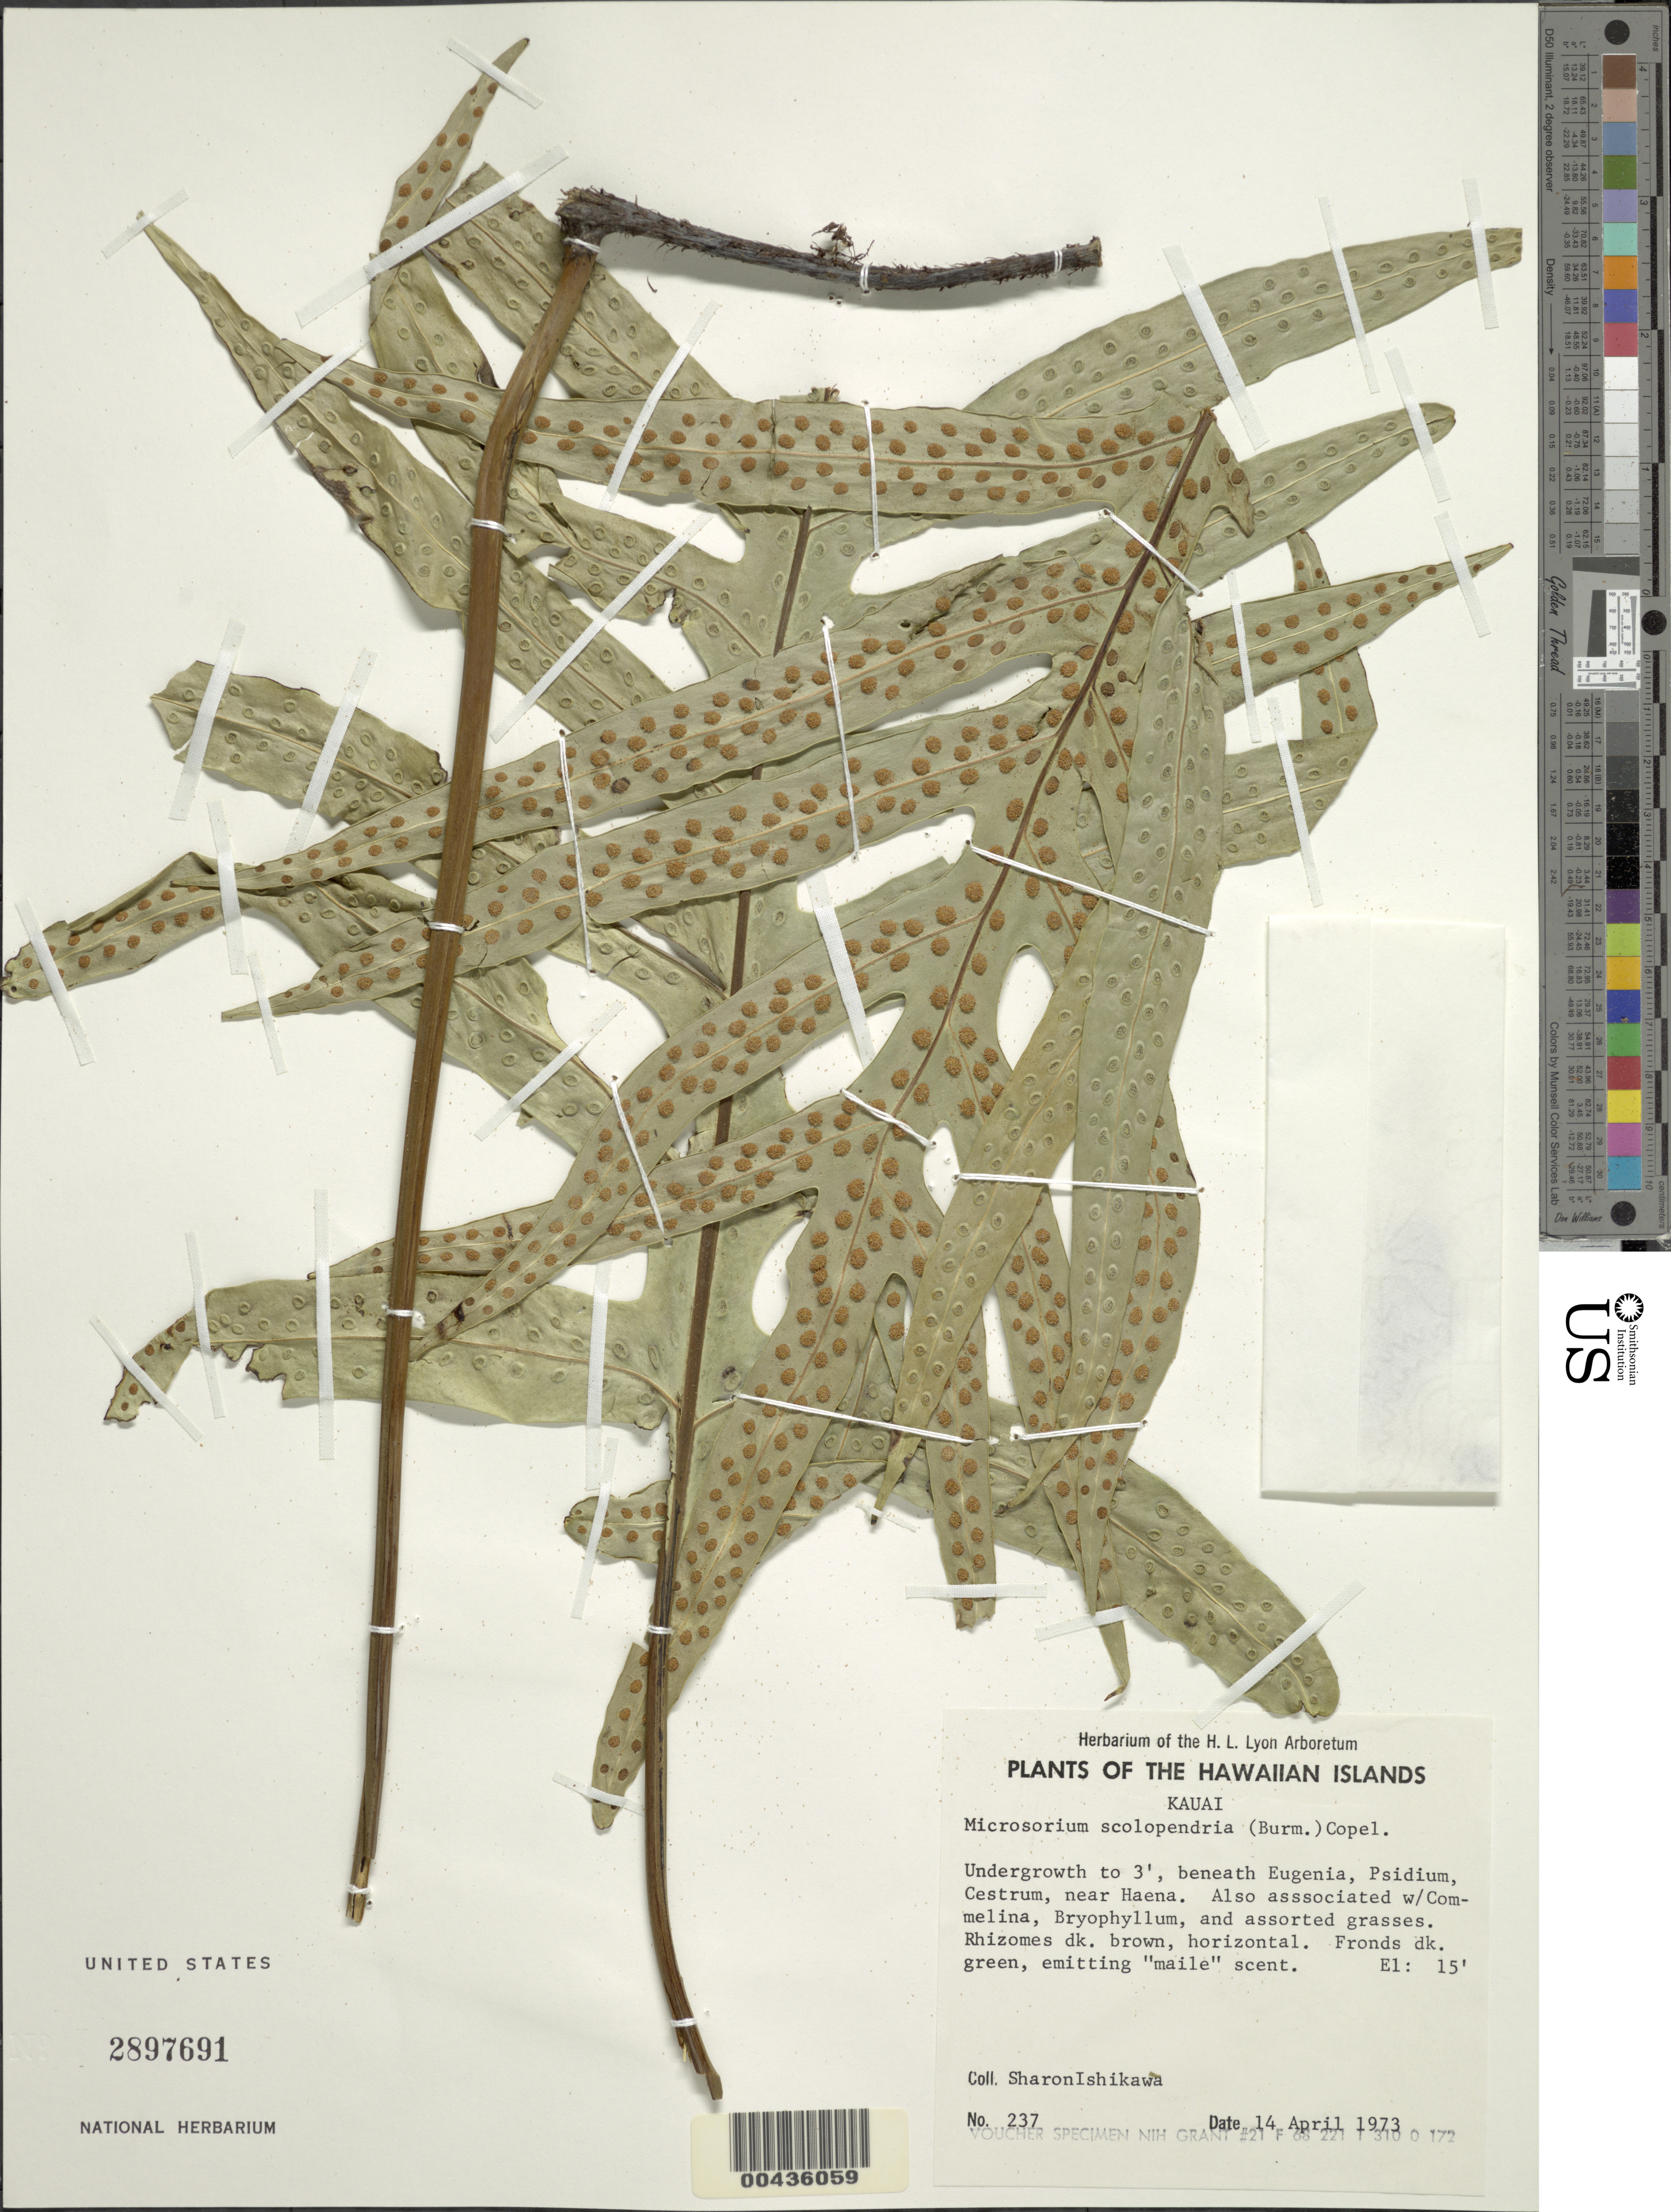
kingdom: Plantae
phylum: Tracheophyta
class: Polypodiopsida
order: Polypodiales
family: Polypodiaceae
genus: Polypodium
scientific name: Polypodium scolopendria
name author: Burm. f.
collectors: S. S. Ishikawa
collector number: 237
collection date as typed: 14 Apr 1973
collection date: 1973-04-14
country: United States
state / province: Hawaii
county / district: Kaui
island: Kaua'i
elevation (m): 5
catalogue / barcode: US 2897691